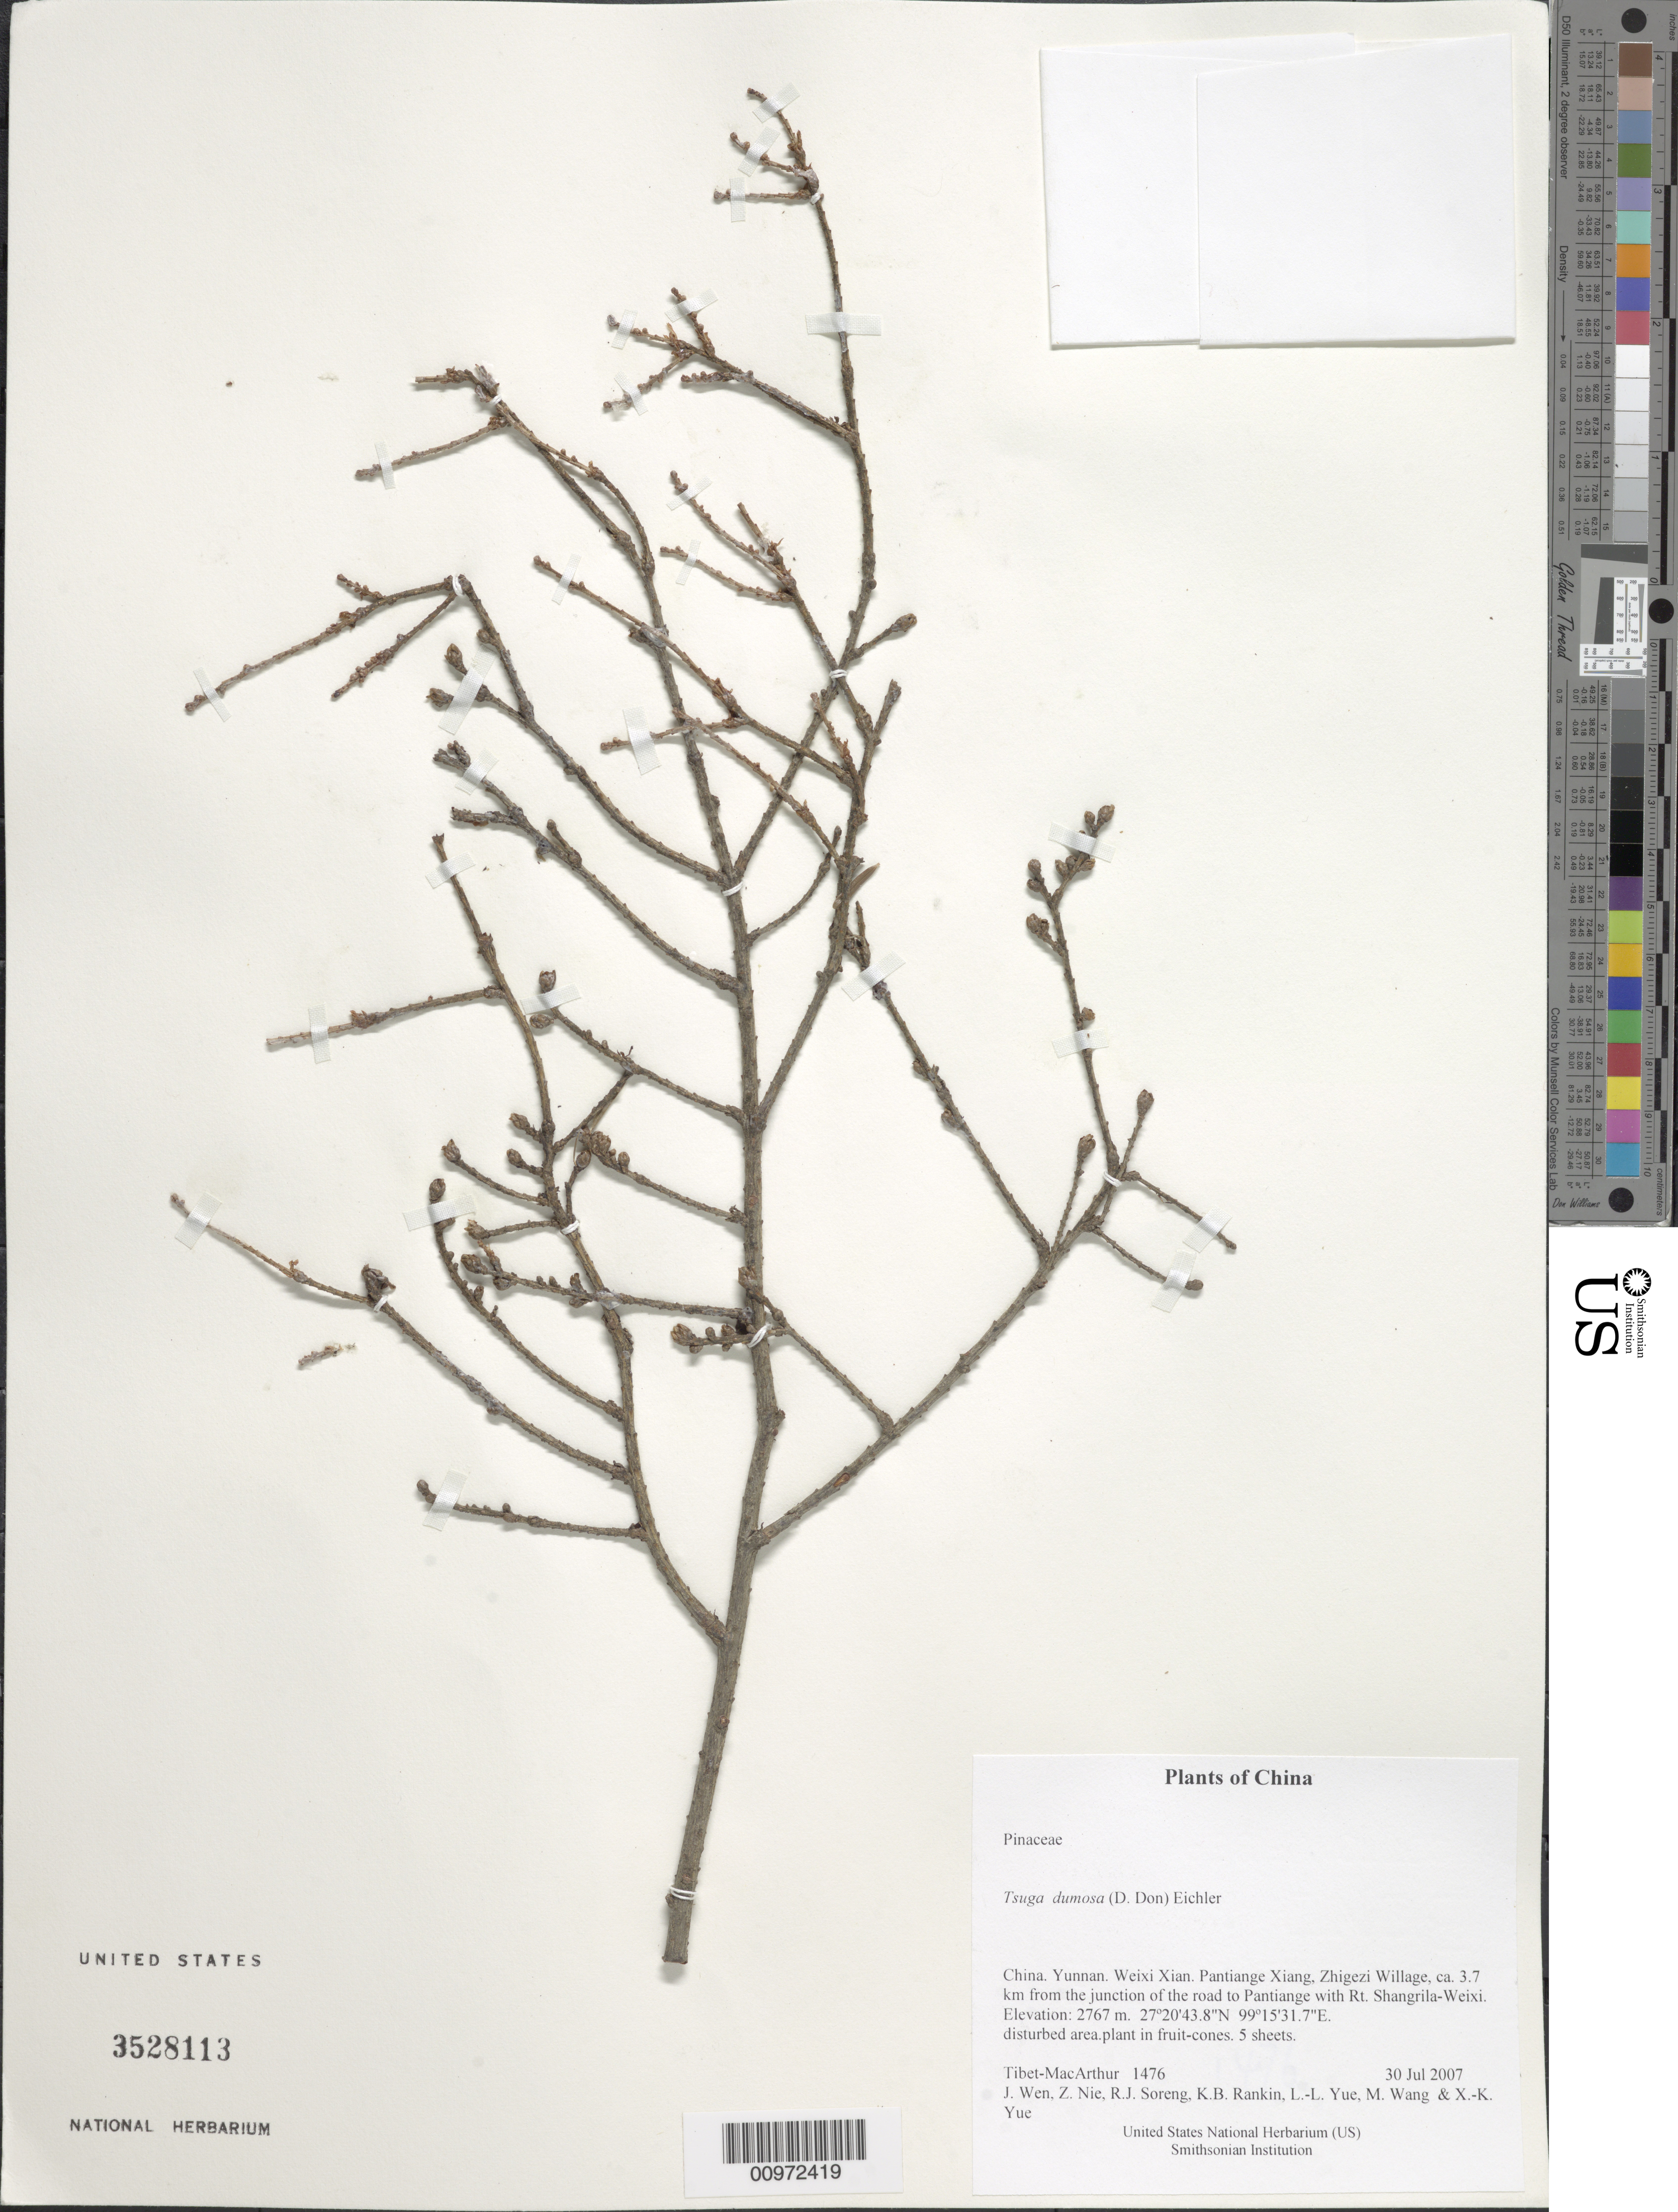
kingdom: Plantae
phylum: Tracheophyta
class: Pinopsida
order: Pinales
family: Pinaceae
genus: Tsuga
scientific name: Tsuga dumosa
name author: (D. Don) Eichler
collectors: Tibet-MacArthur, J. Wen, Z. Nie, R. J. Soreng, K. Rankin, L. Yue, M. Wang & X. Yue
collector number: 1476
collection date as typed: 30 Jul 2007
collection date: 2007-07-30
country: China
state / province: Yunnan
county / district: Weixi Xian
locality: Pantiange Xiang, Zhigezi Willage, ca. 3.7 km from the junction of the road to Pantiange with Rt. Shangrila-Weixi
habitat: disturbed area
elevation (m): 2767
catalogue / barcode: US 3528113